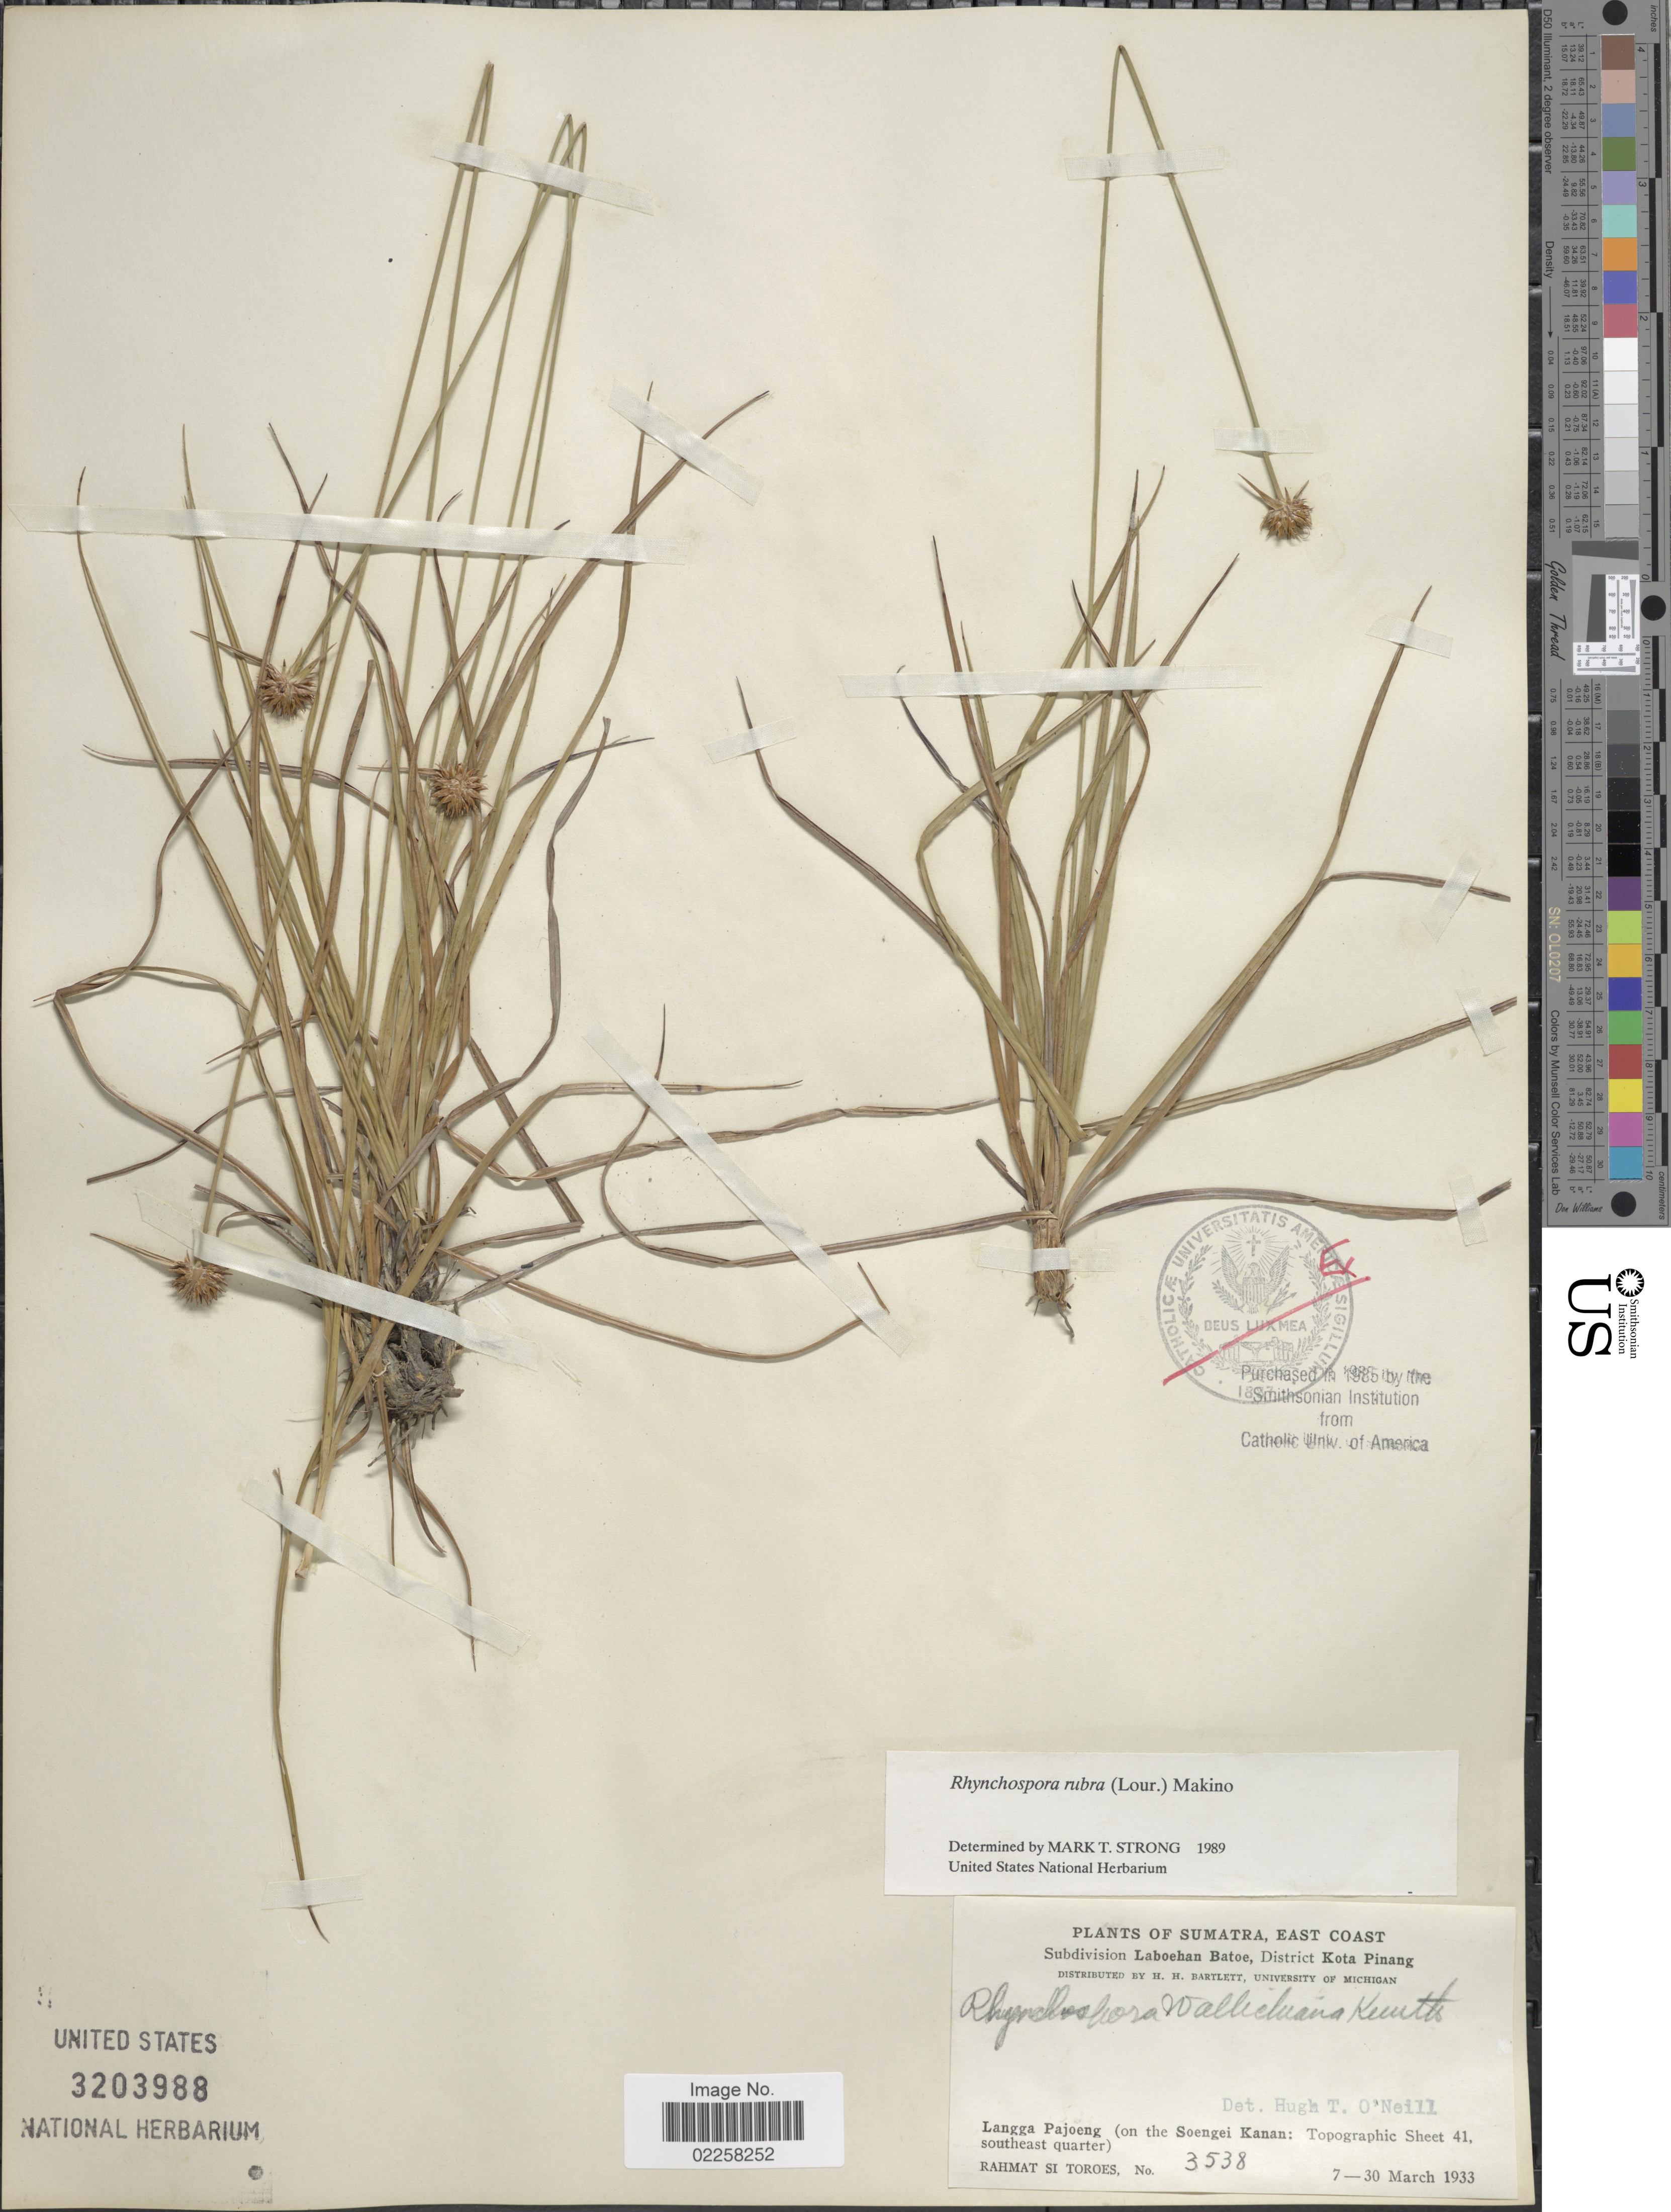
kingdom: Plantae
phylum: Tracheophyta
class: Liliopsida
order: Poales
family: Cyperaceae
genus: Rhynchospora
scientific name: Rhynchospora rubra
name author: (Lour.) Makino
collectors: Rahmat Si Boeea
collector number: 3538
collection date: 1933-03-07/1933-03-30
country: Indonesia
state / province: Sumatra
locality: East Coast, subdivision Laboehan Batoe, District Kota Pinang, Langga Pajoeng (on the Soengei Kanan: Topographic Sheet 41, southeast quarter)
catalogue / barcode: US 3203988